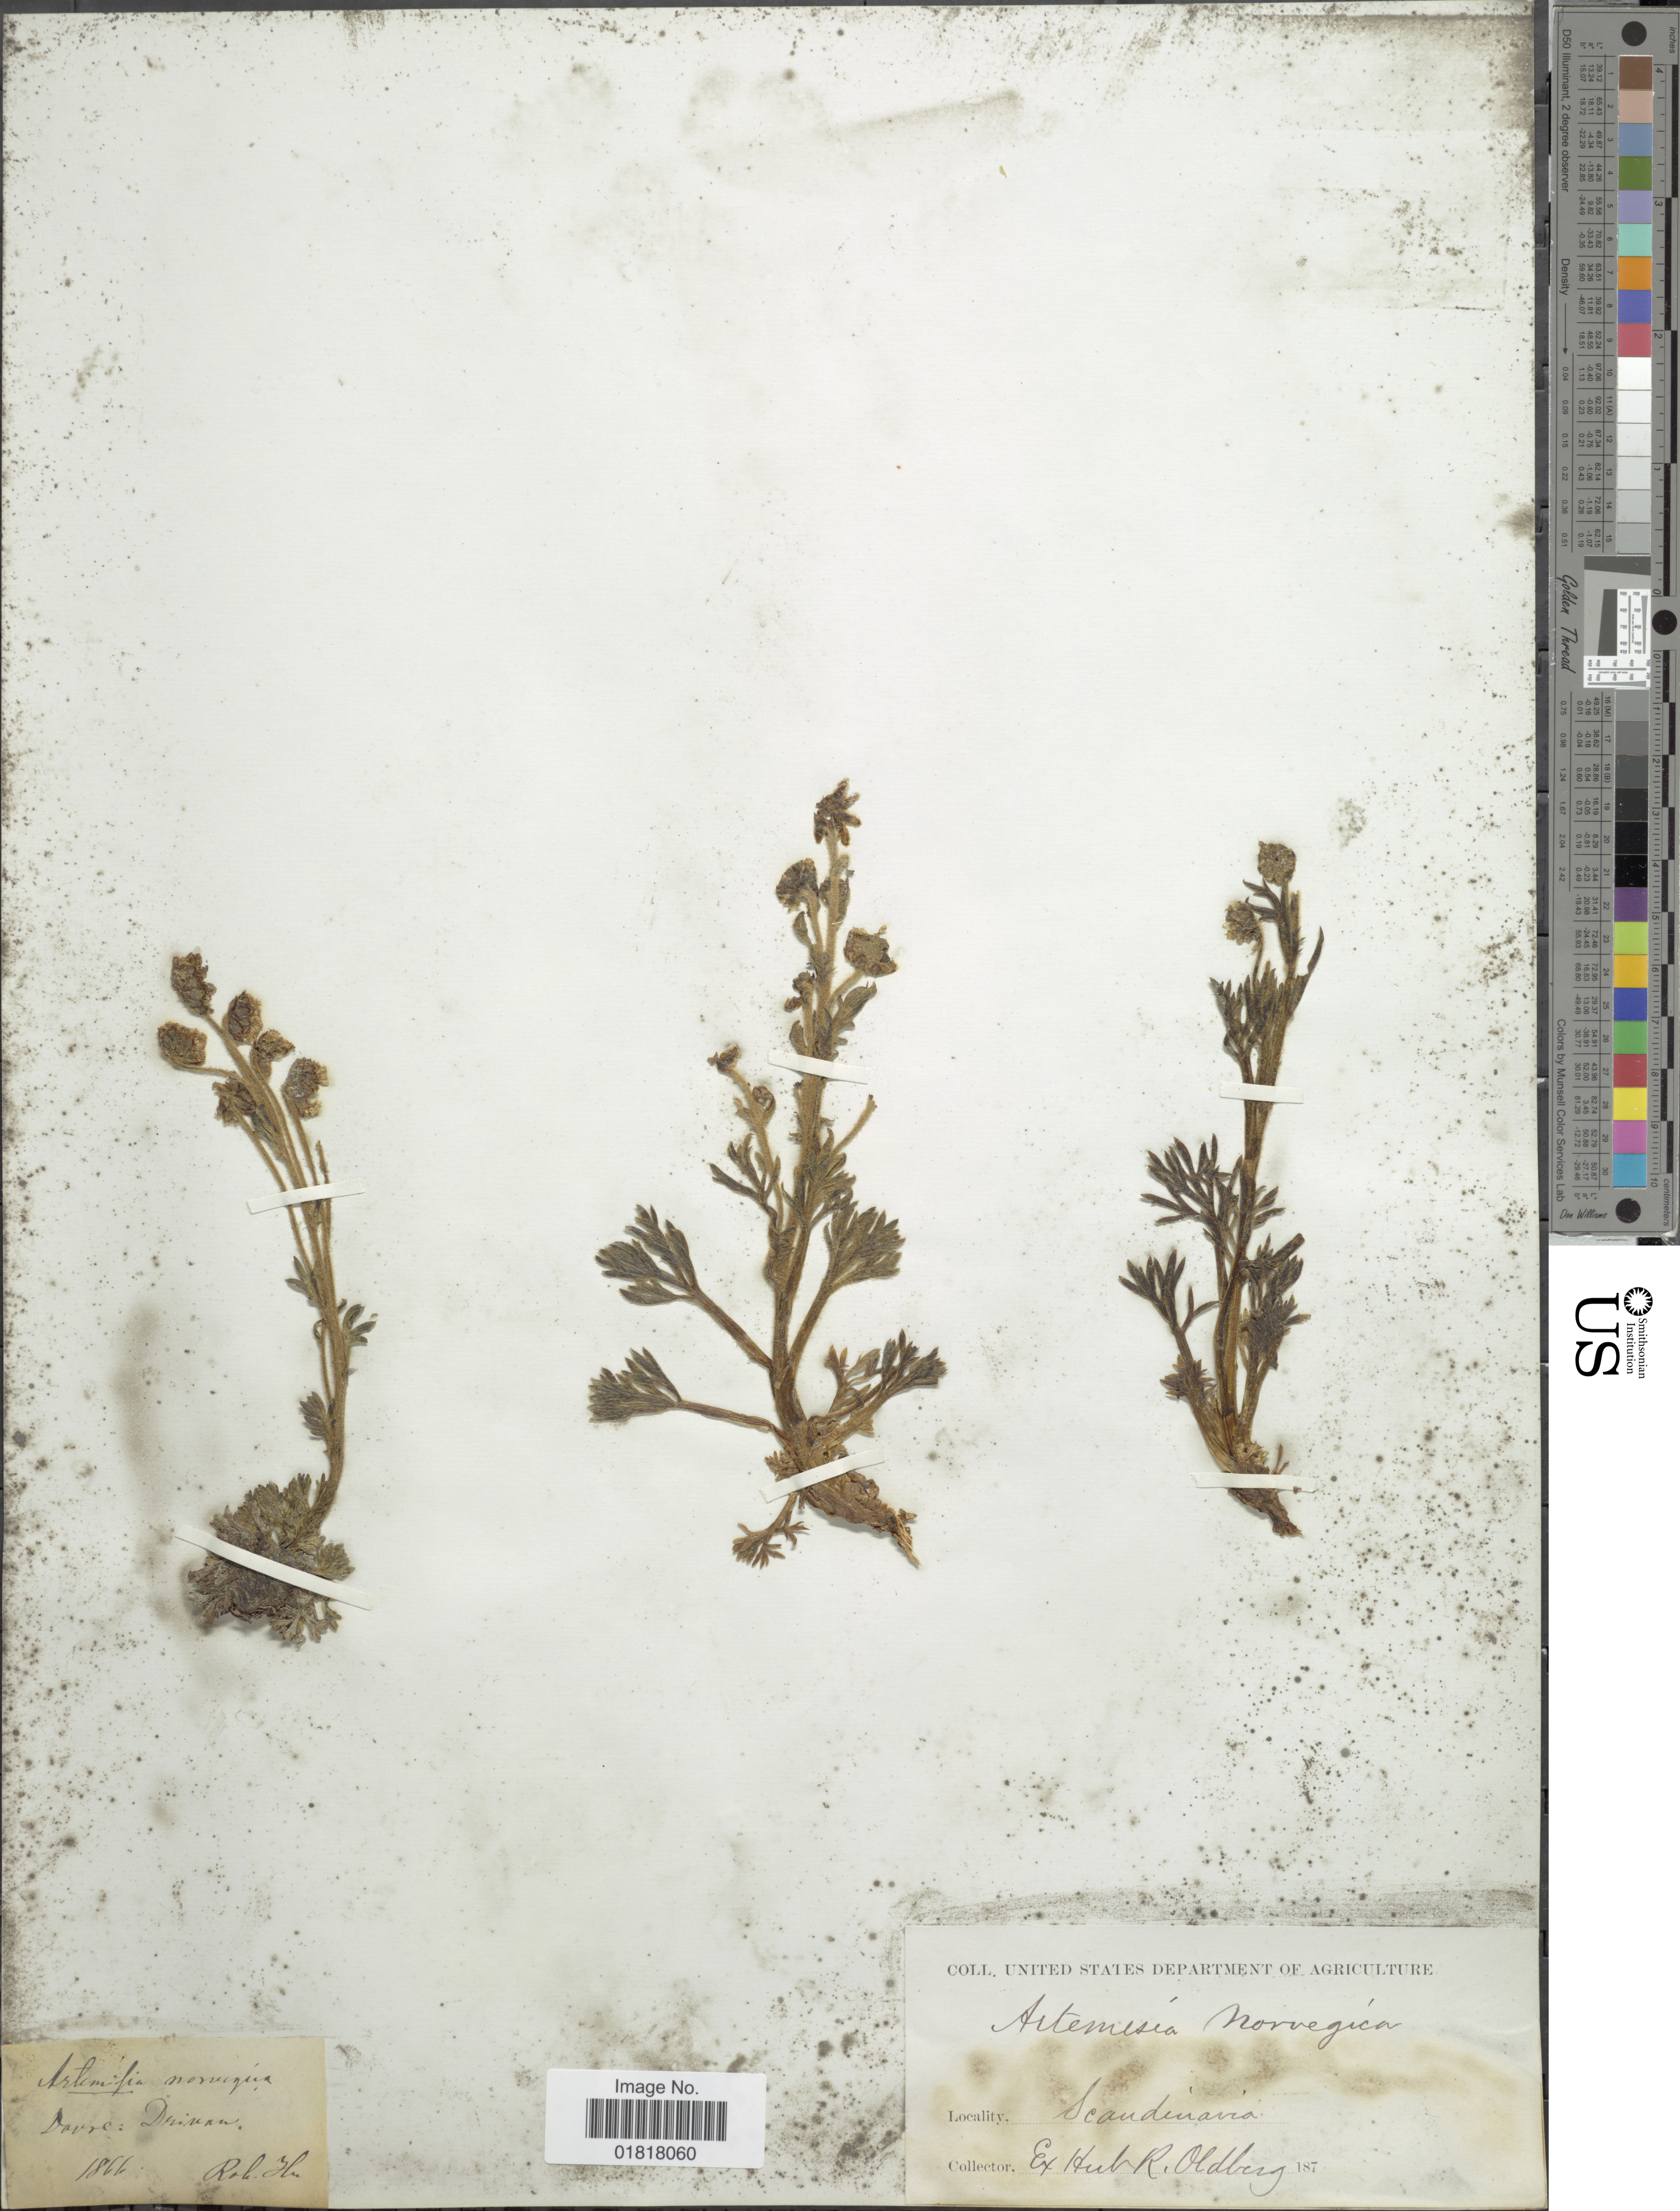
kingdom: Plantae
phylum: Tracheophyta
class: Magnoliopsida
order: Asterales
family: Asteraceae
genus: Artemisia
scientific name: Artemisia norvegica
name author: Fr.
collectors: R. Oldberg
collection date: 1866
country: Norway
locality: Scandinavia, Dovre: Drivan.